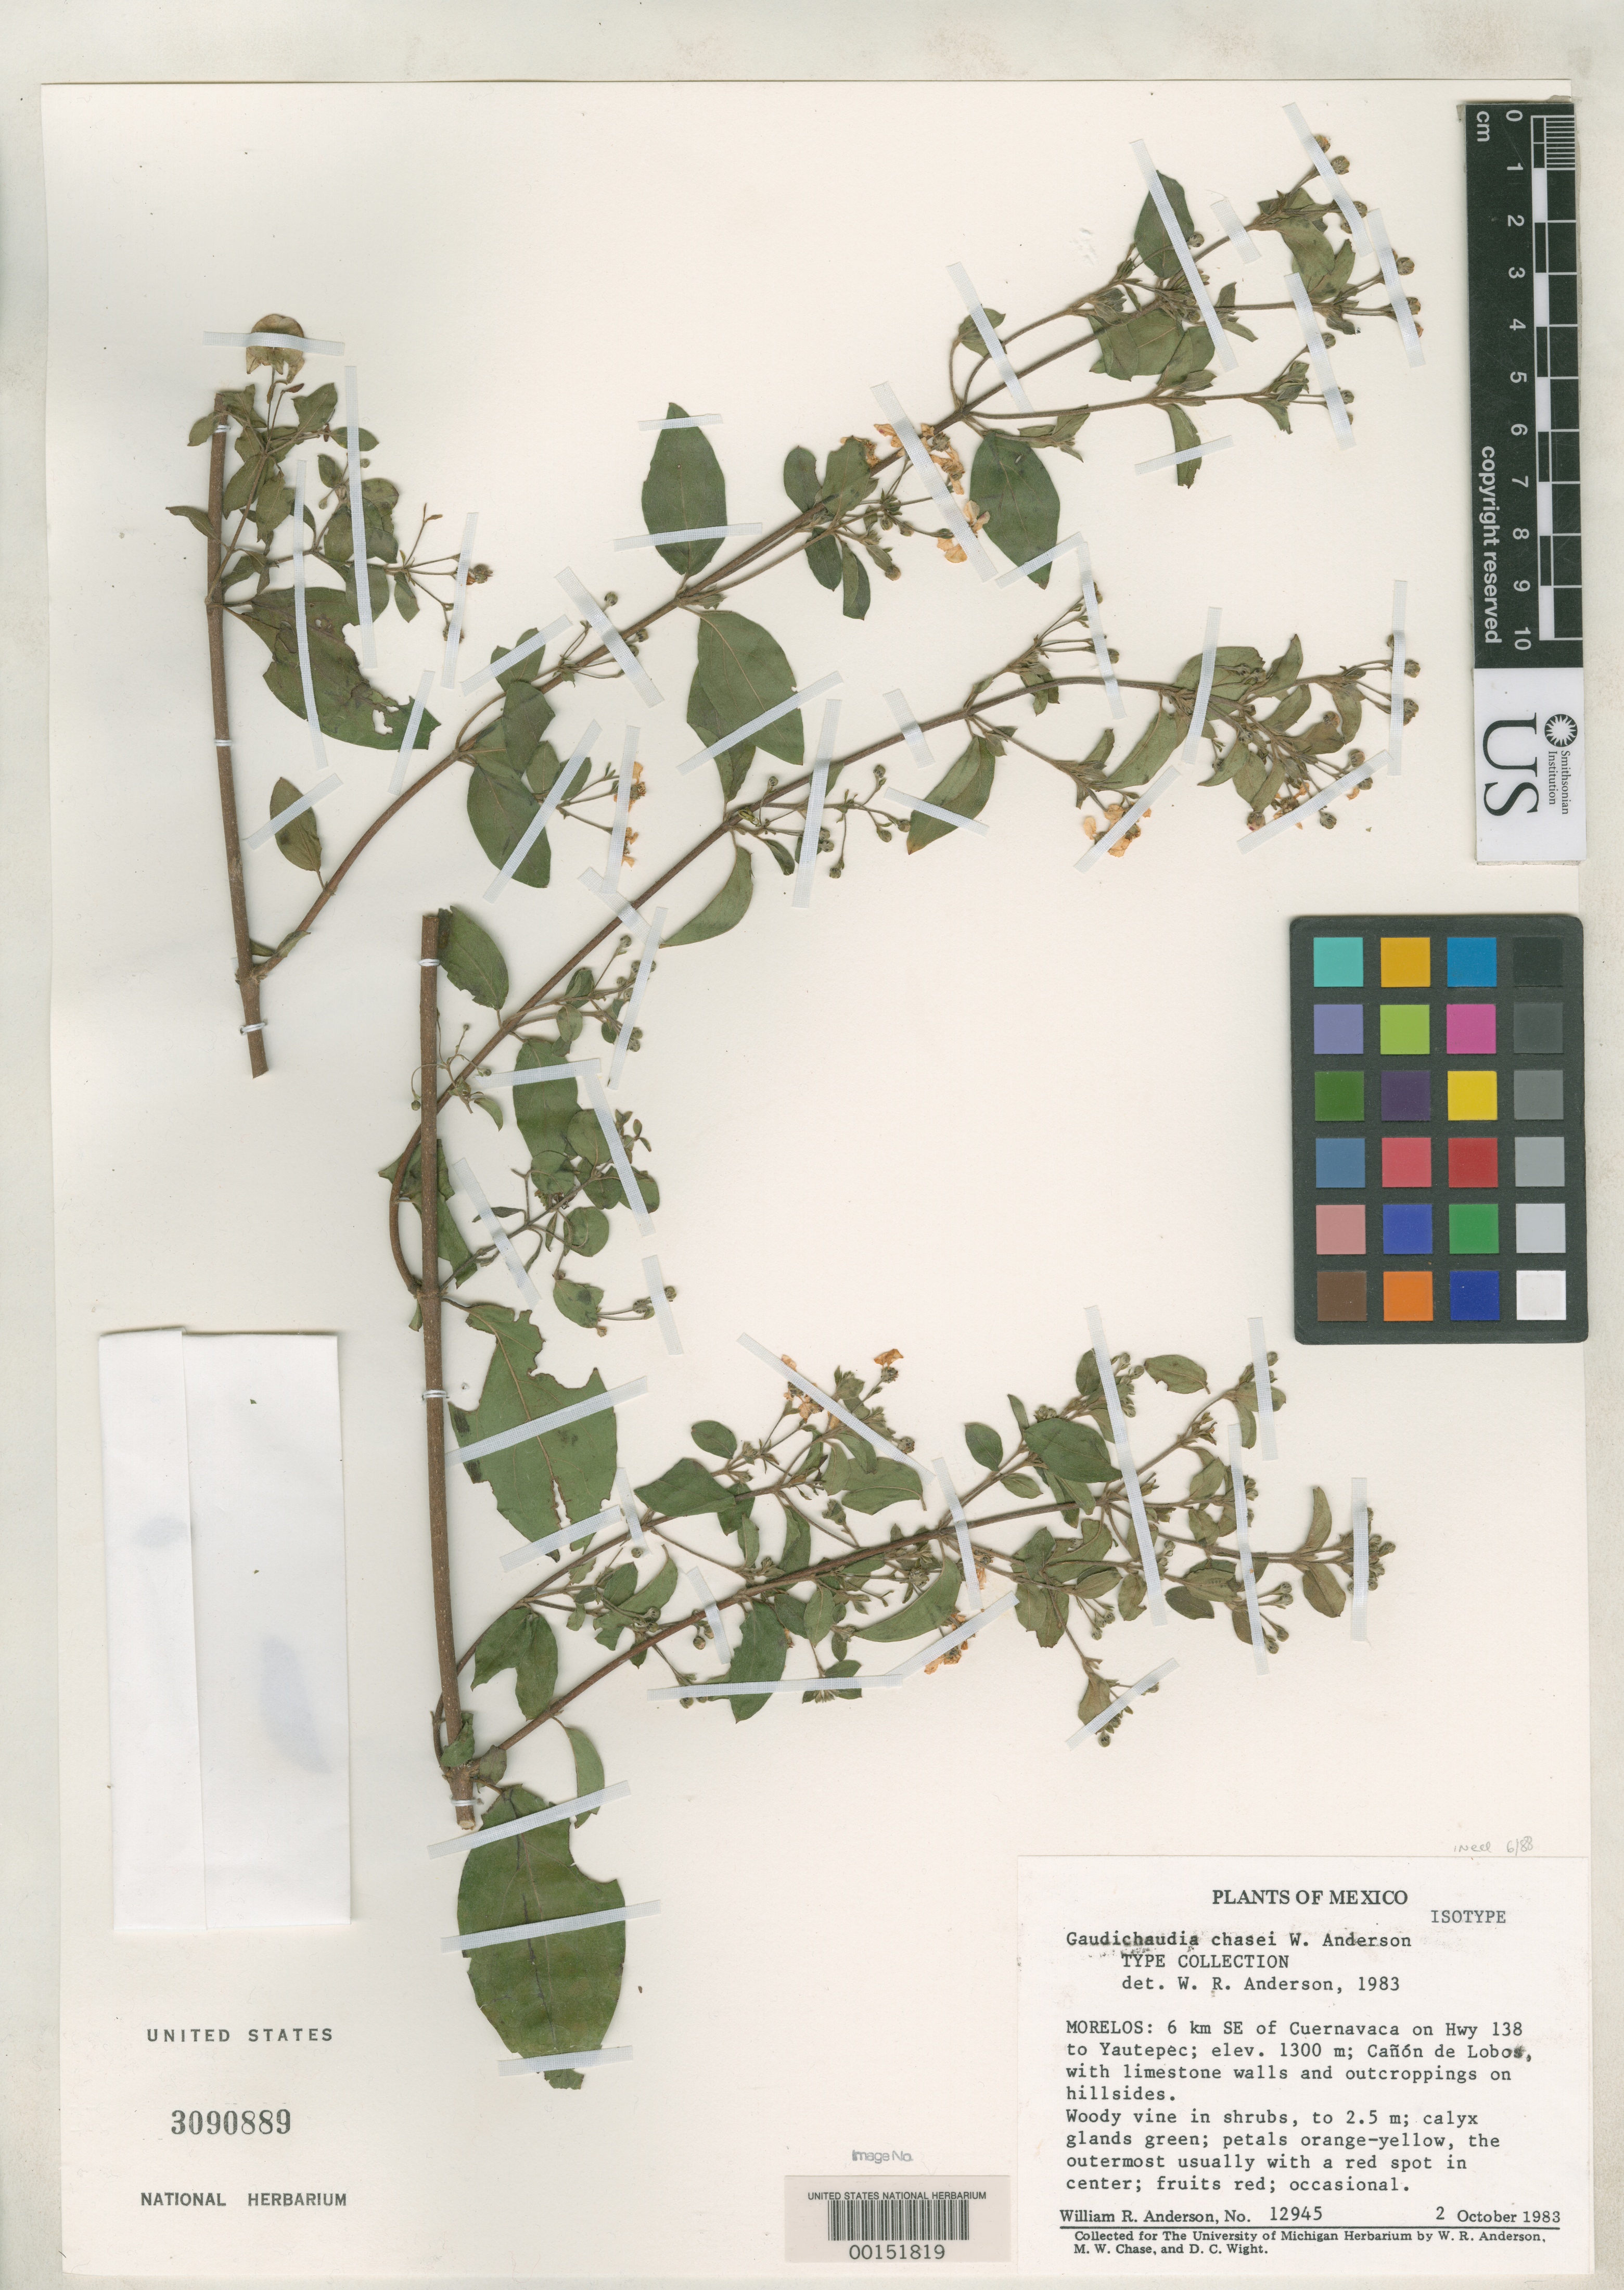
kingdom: Plantae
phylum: Tracheophyta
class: Magnoliopsida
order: Malpighiales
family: Malpighiaceae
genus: Gaudichaudia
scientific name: Gaudichaudia chasei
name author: W.R. Anderson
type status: Isotype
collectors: W. R. Anderson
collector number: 12945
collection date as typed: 02 Oct 1983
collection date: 1983-10-02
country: Mexico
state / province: Morelos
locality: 6 km SE of Cuernavaca on Highway 138 to Yautepec, Lobos Canyon.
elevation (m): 1300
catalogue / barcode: US 3090889